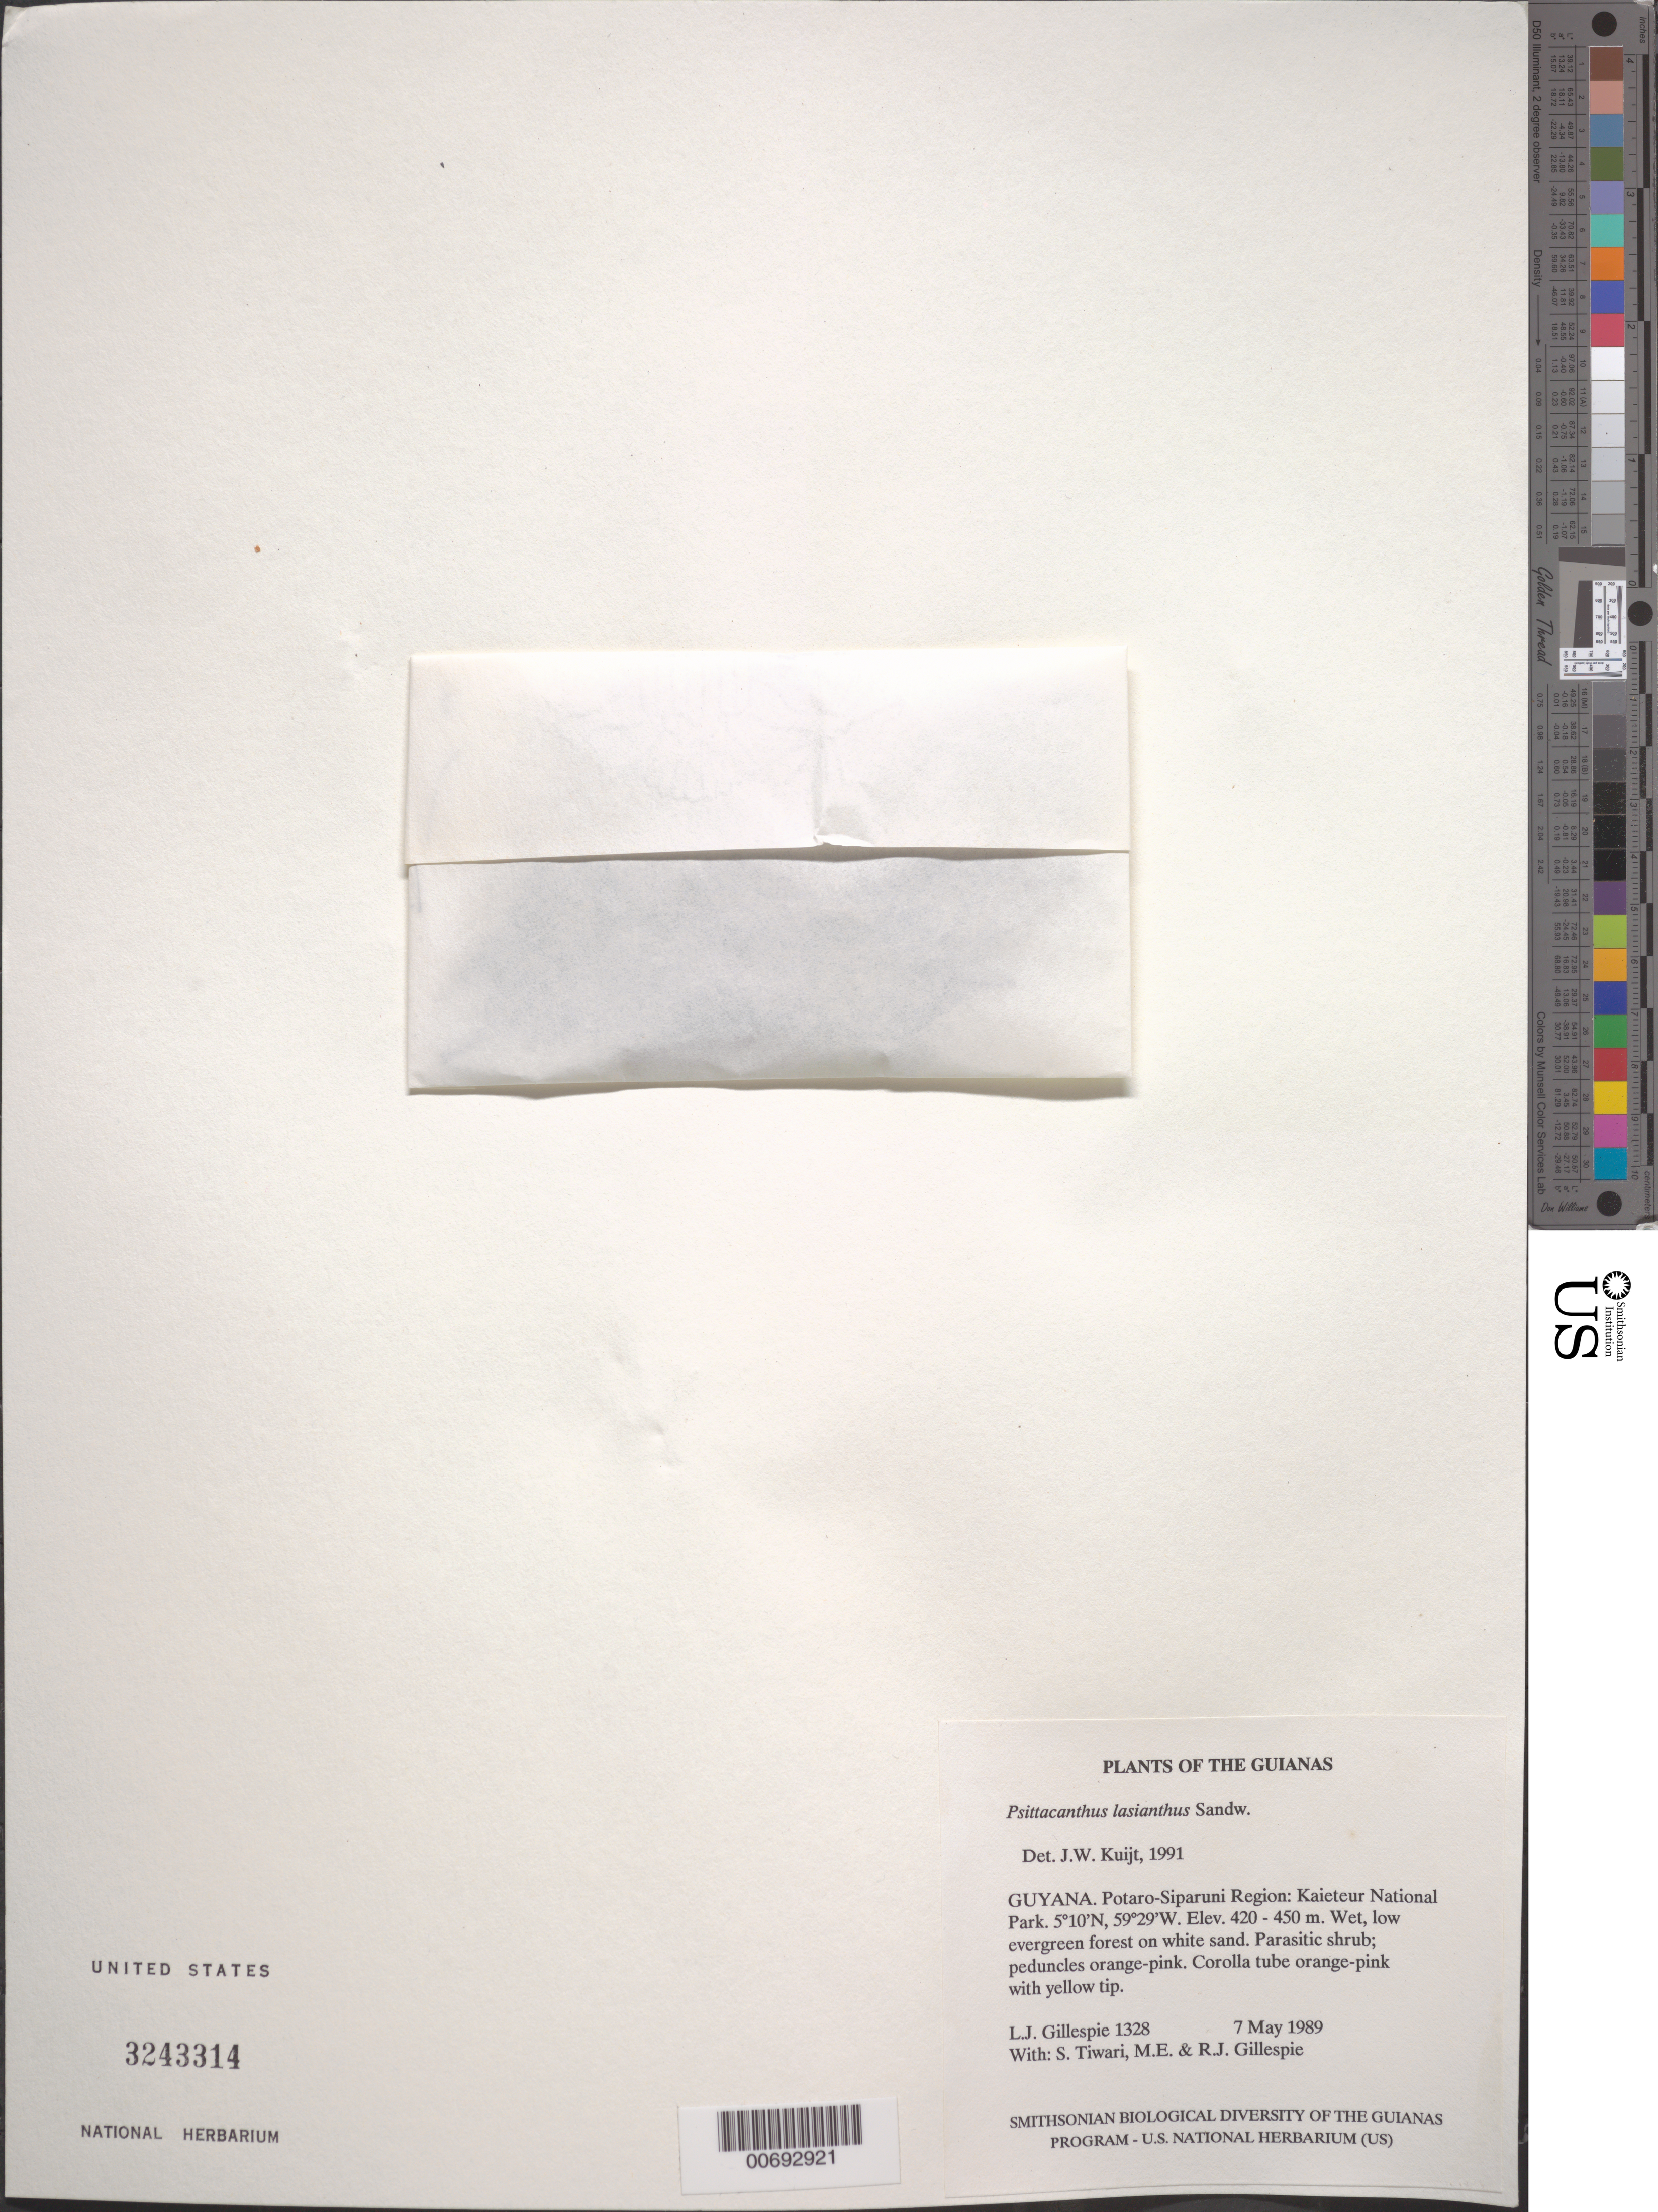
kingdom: Plantae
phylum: Tracheophyta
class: Magnoliopsida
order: Santalales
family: Loranthaceae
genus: Psittacanthus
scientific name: Psittacanthus leptanthus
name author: A.C. Sm.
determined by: Kuijt, Job, (CANADA)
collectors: L. J. Gillespie, S. Tiwari, M. Gillespie & R. Gillespie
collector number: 1328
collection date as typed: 7 May 1989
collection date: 1989-05-07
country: Guyana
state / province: Potaro-Siparuni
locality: Kaieteur National Park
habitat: Wet, low evergreen forest on white sand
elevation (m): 420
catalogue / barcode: US 3243314